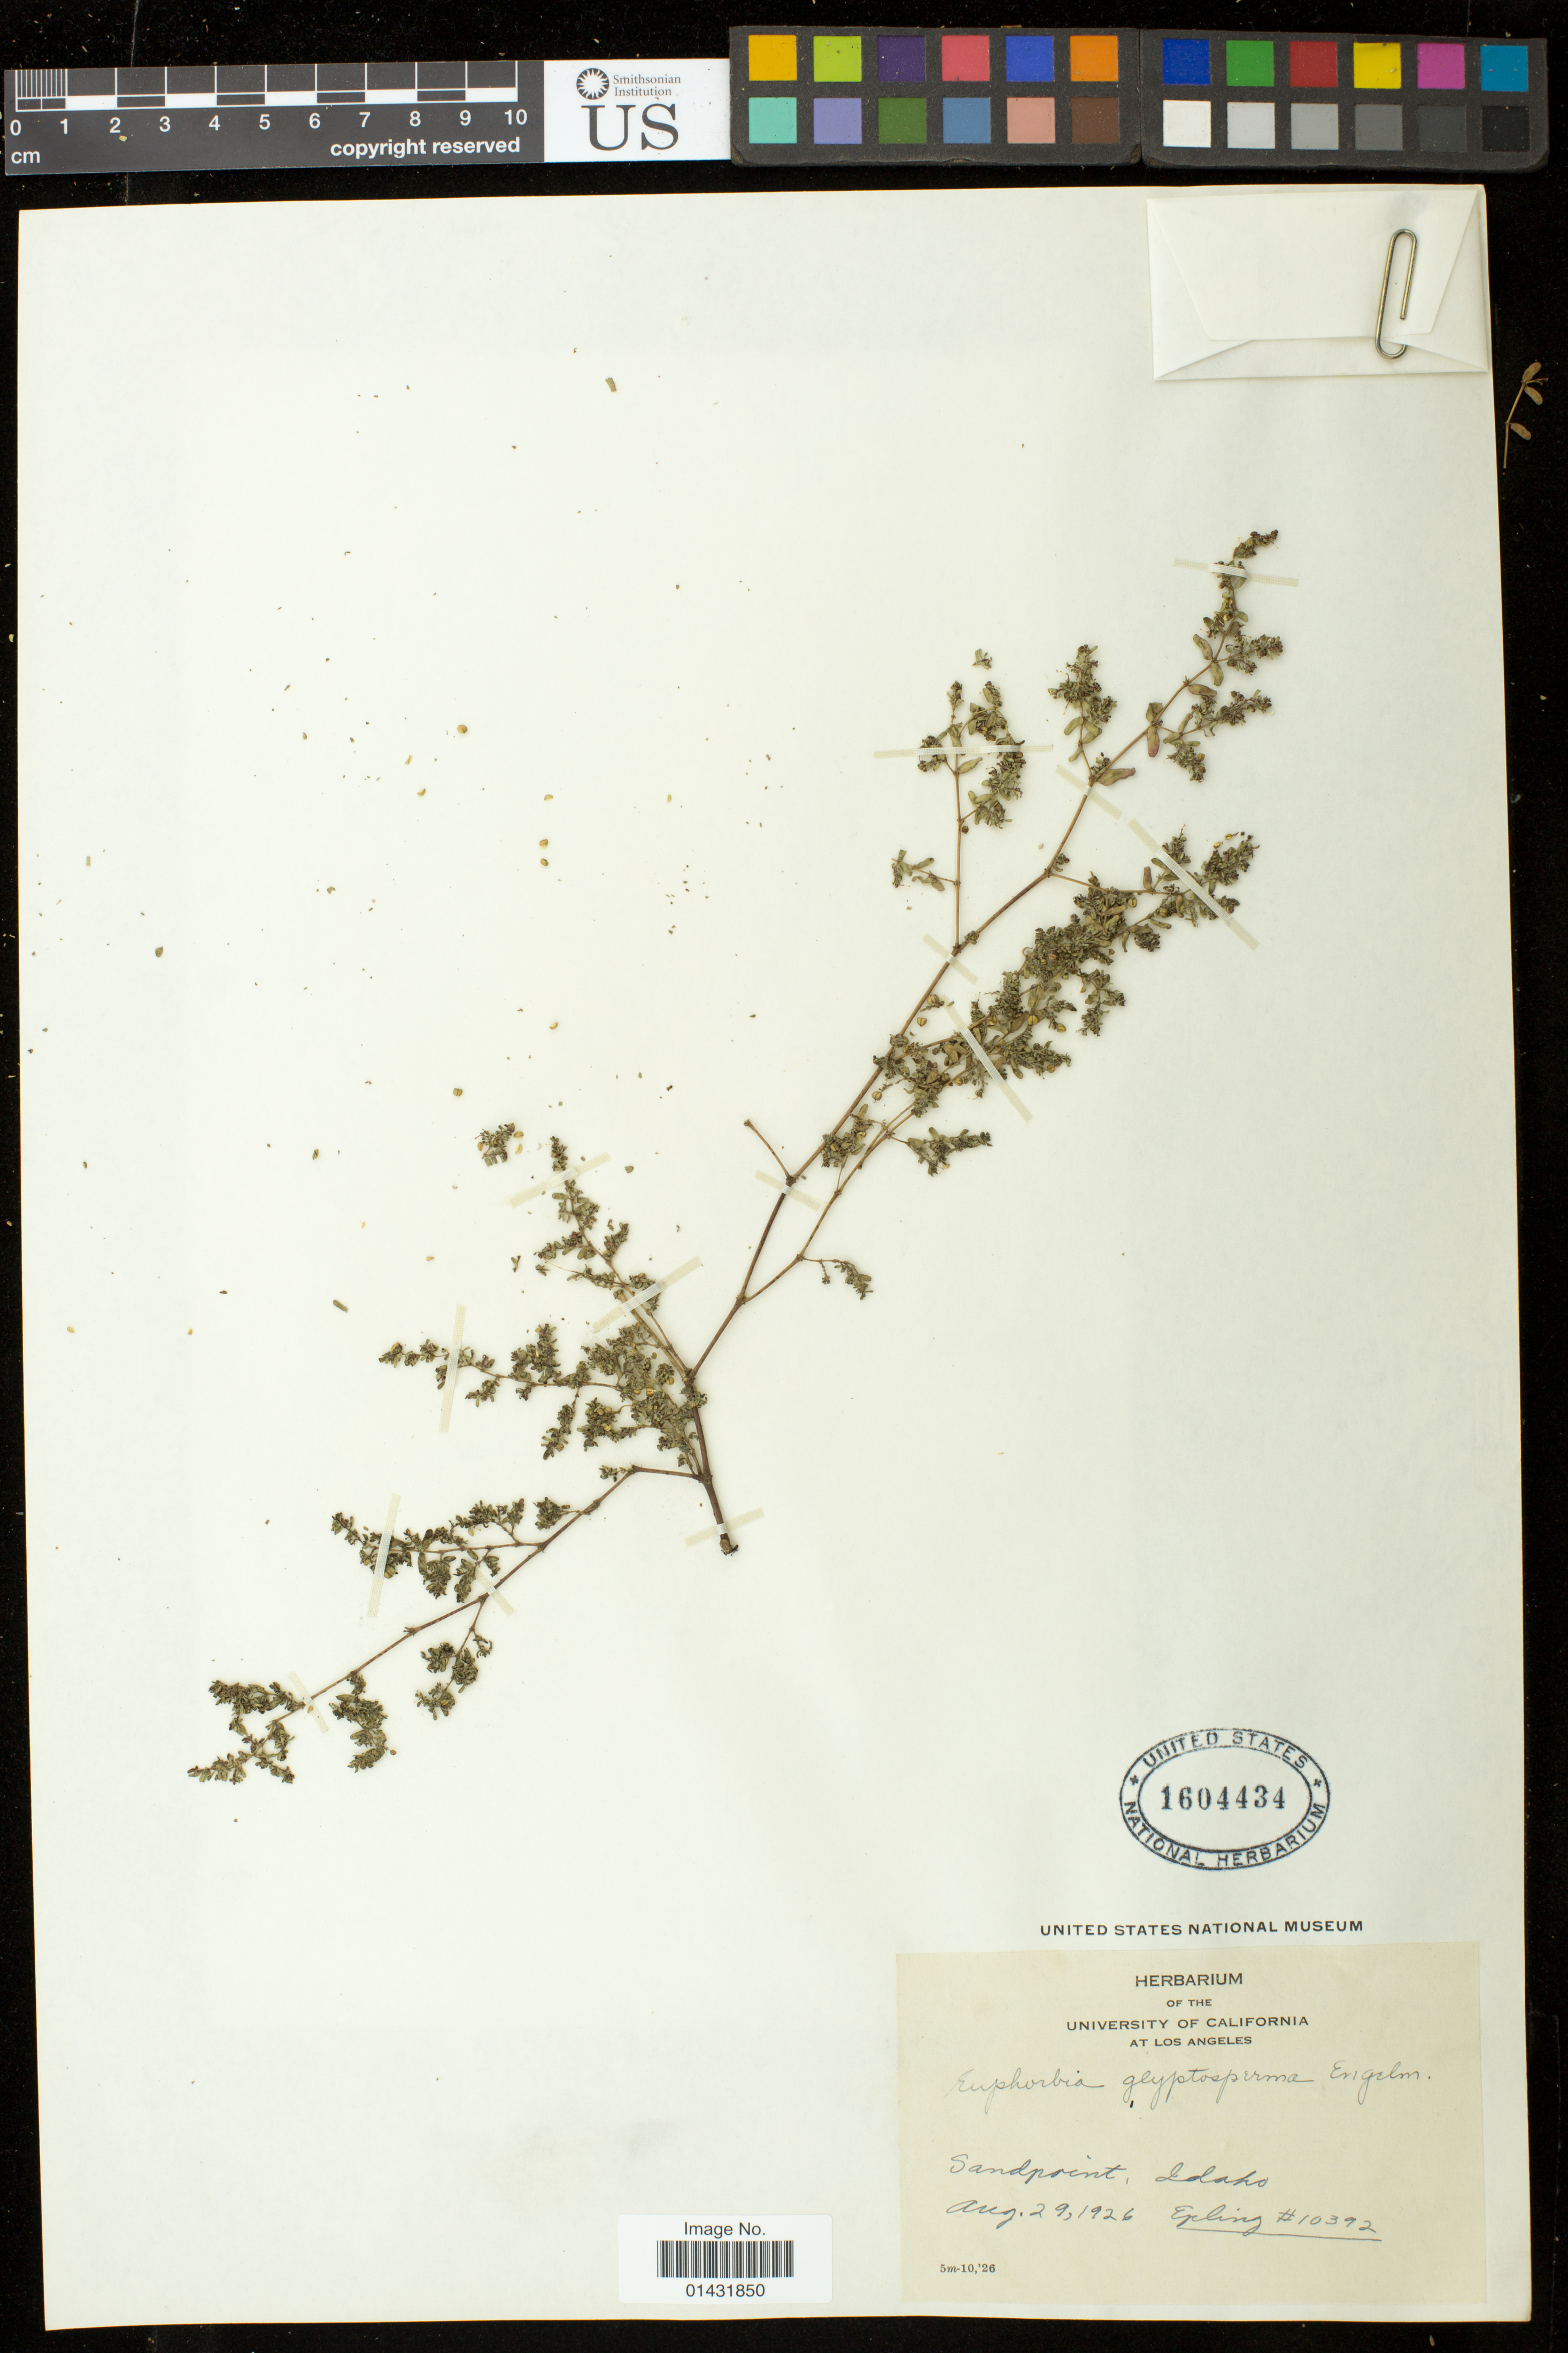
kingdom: Plantae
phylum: Tracheophyta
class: Magnoliopsida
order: Malpighiales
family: Euphorbiaceae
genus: Euphorbia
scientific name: Euphorbia glyptosperma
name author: Engelm.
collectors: -- Epling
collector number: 10392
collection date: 1926-08-29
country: United States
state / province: Idaho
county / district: Bonner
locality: Sandpoint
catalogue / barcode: US 1604434